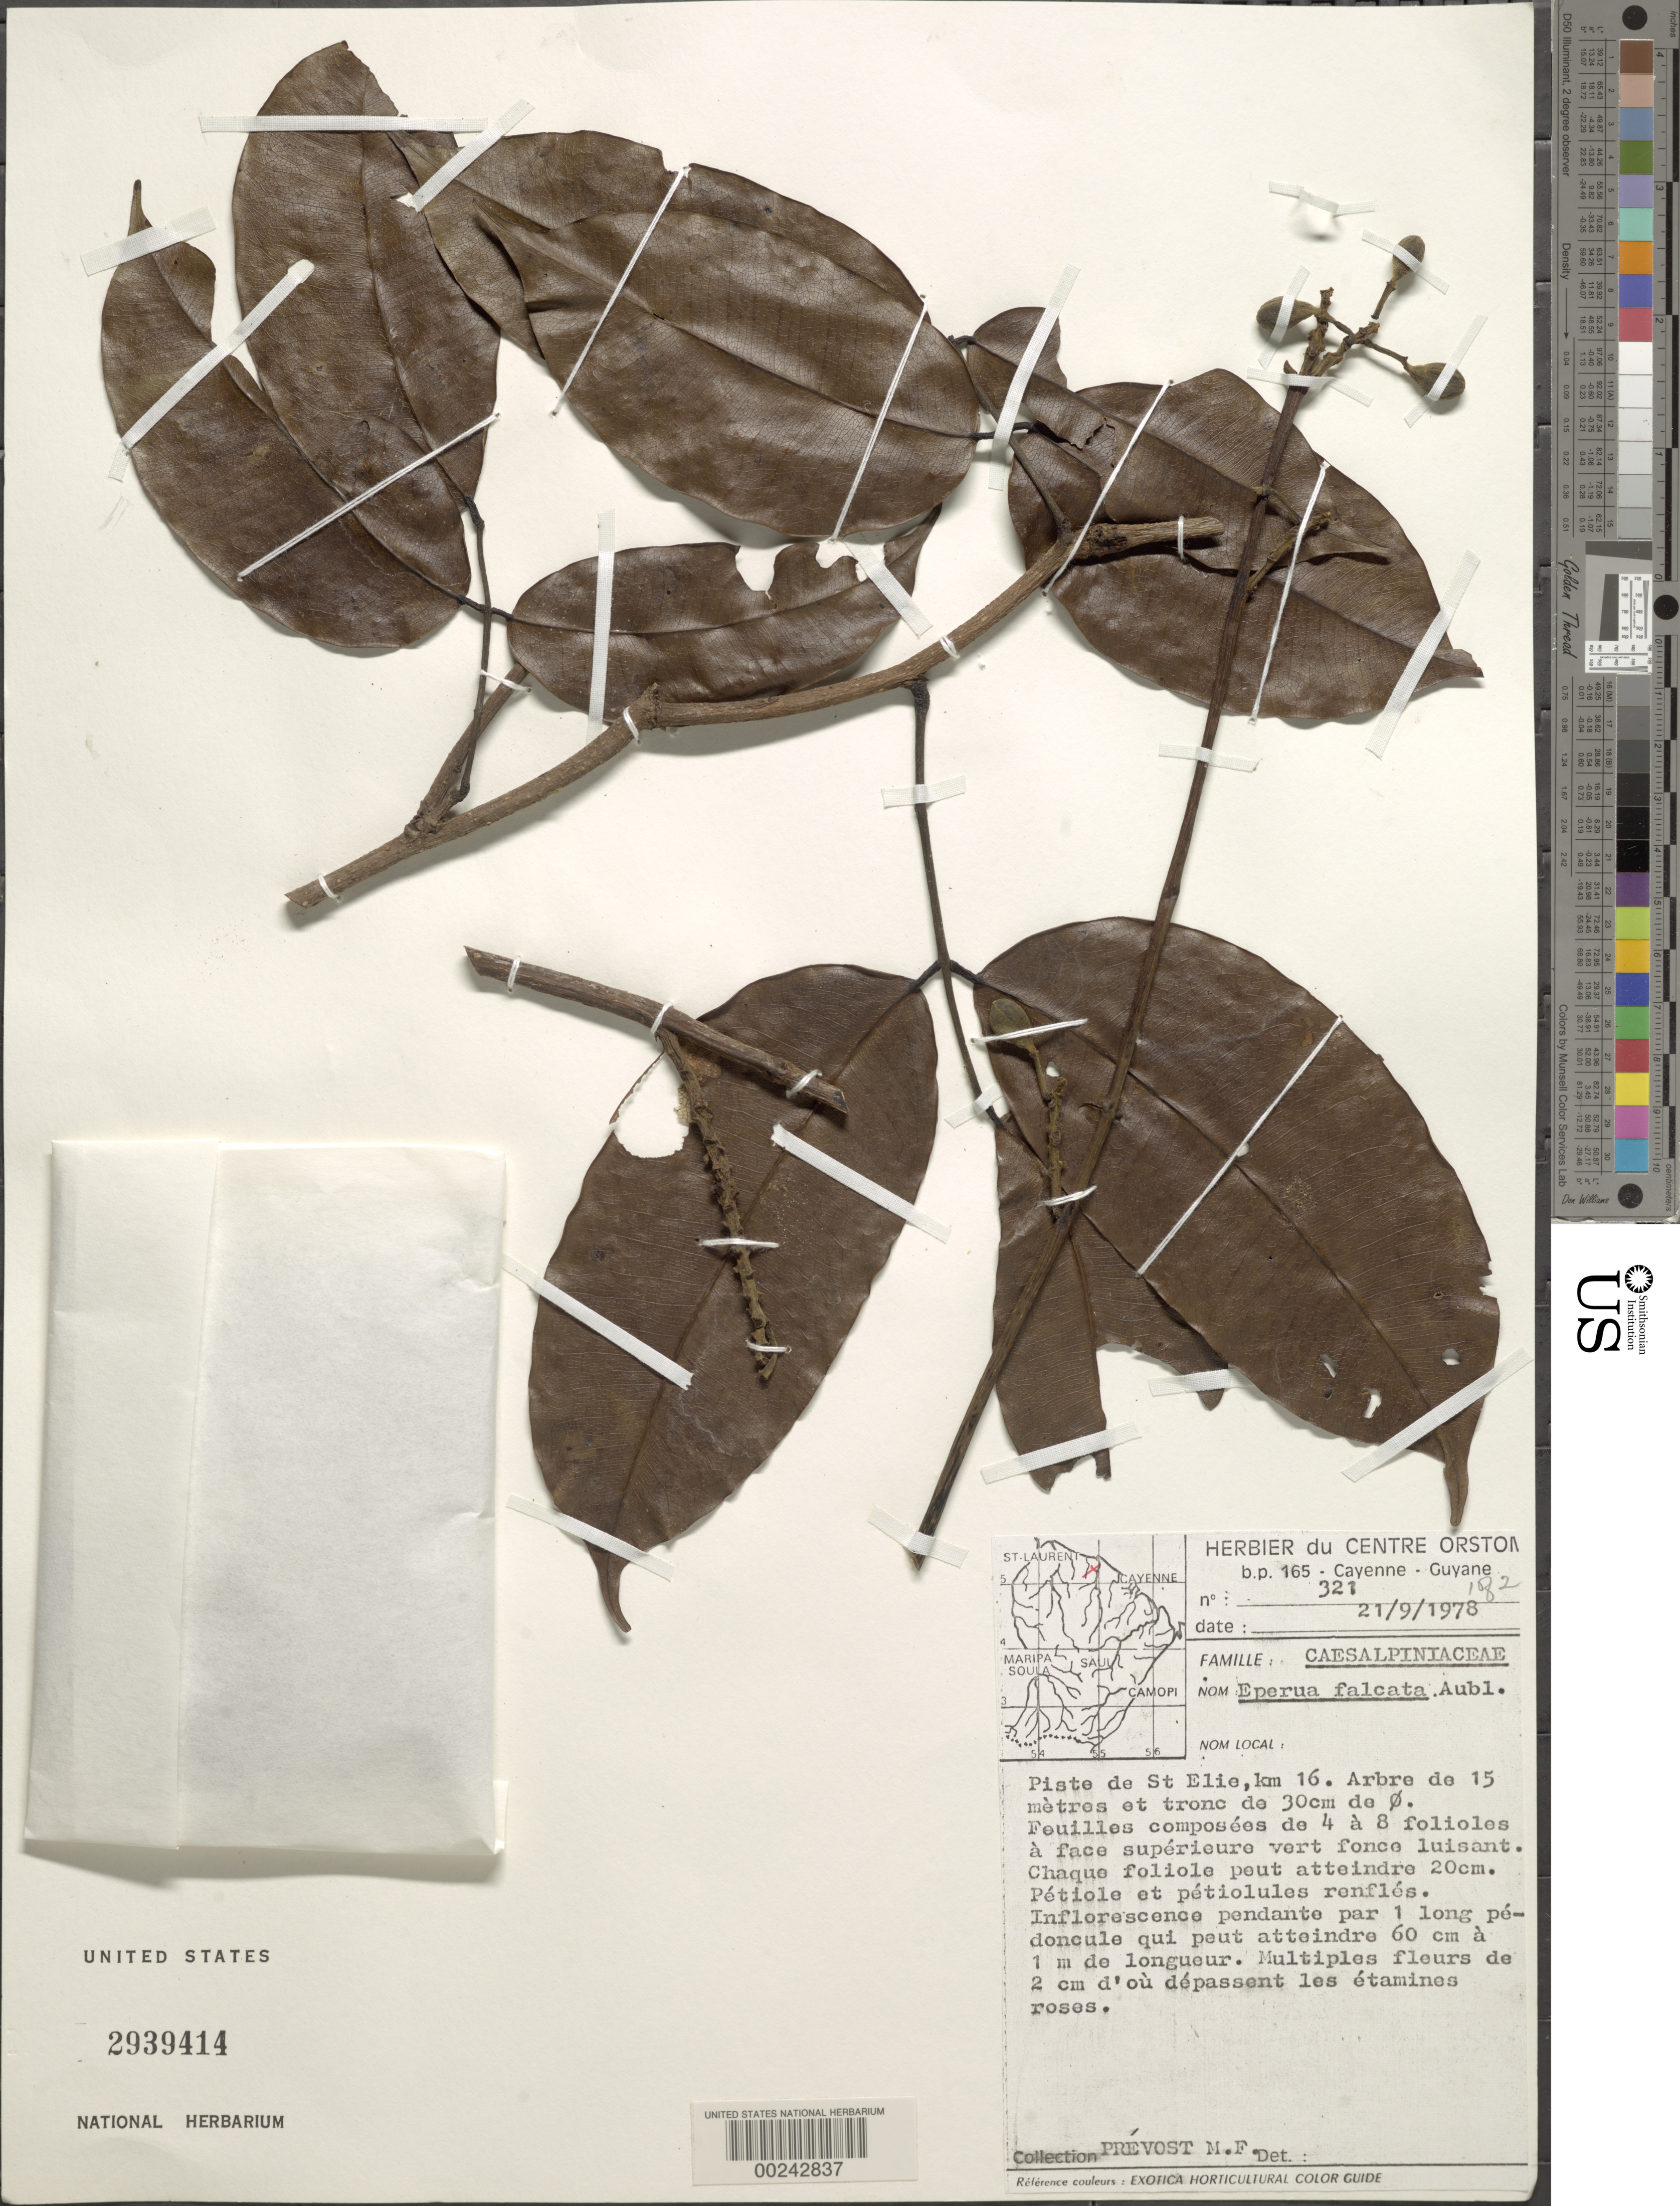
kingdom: Plantae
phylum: Tracheophyta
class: Magnoliopsida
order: Fabales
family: Fabaceae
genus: Eperua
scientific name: Eperua falcata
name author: Aubl.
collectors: M.-F. Prévost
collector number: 321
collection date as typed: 21 Sep 1978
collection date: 1978-09-21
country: French Guiana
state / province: Cayenne / Saint-Laurent-du-Maroni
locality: Piste de st. elie, km 16. [in former inini arrondissement.]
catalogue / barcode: US 2939414